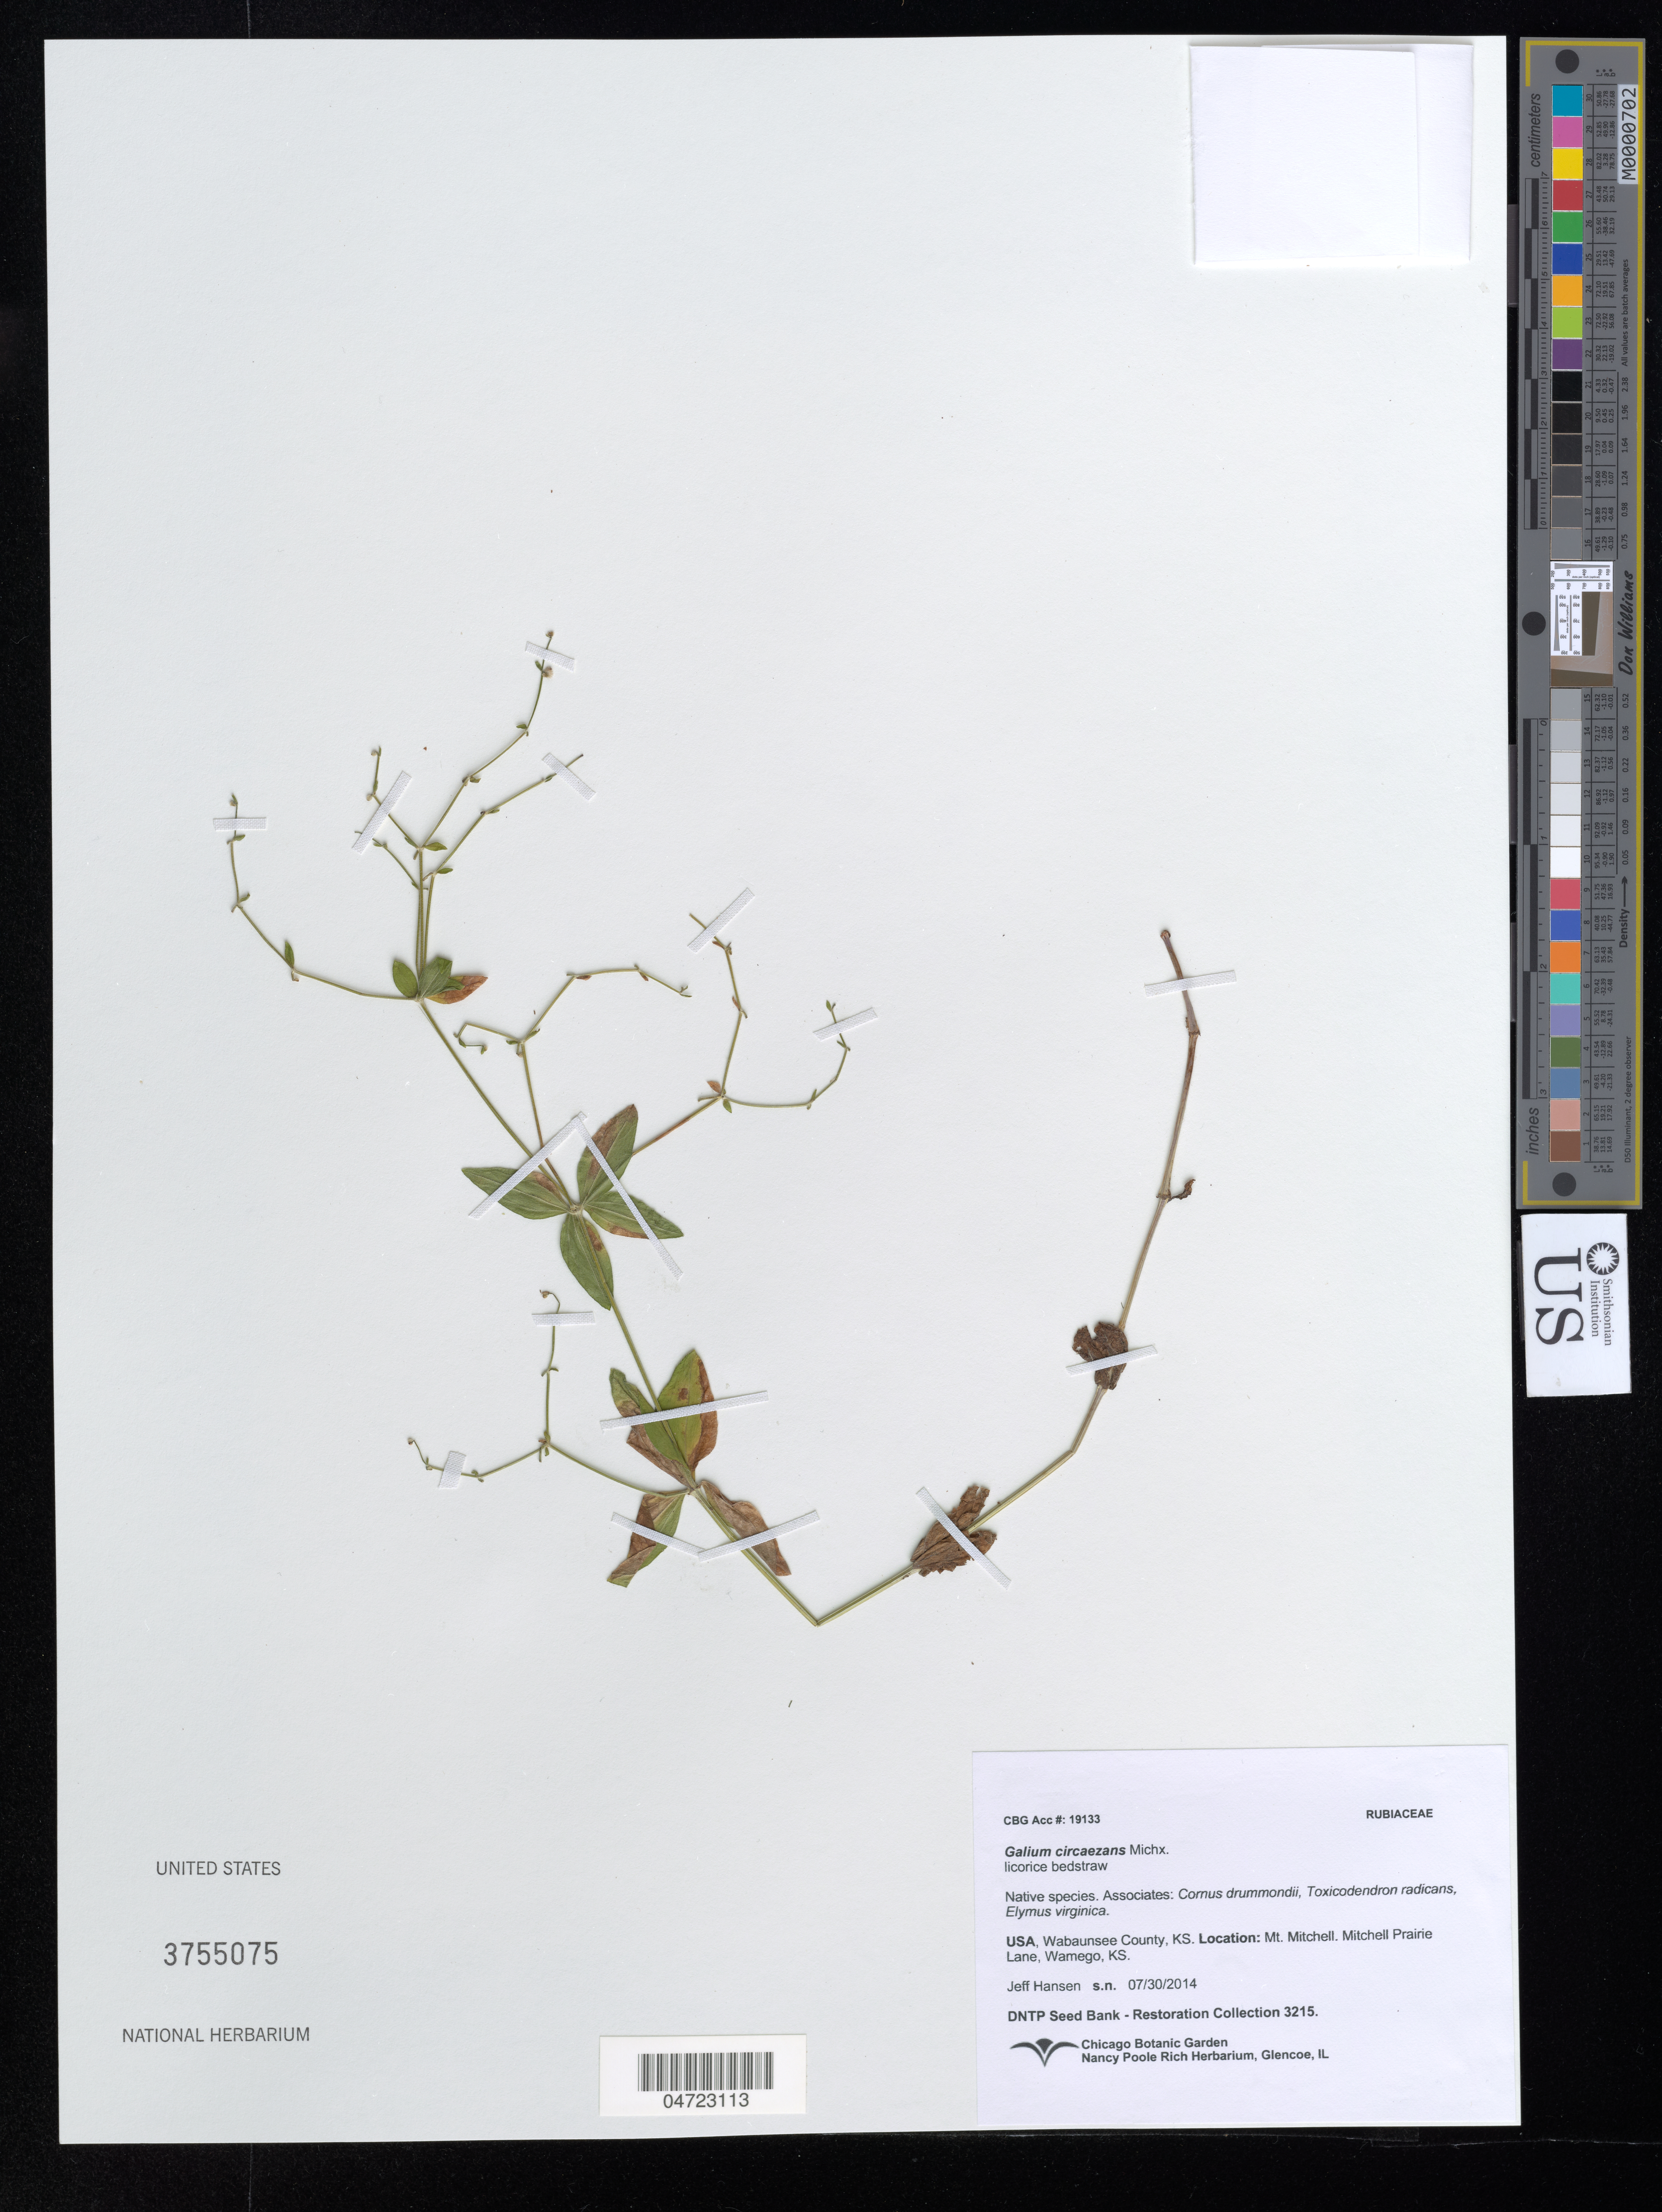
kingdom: Plantae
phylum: Tracheophyta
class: Magnoliopsida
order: Gentianales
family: Rubiaceae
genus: Galium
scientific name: Galium circaezans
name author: Michx.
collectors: J. Hansen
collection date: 2014-07-30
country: United States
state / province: Kansas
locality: Wabaunsee County, KS. Mt. Michell. Mitchell Prairie Lane, Wamego, KS.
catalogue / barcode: US 3755075